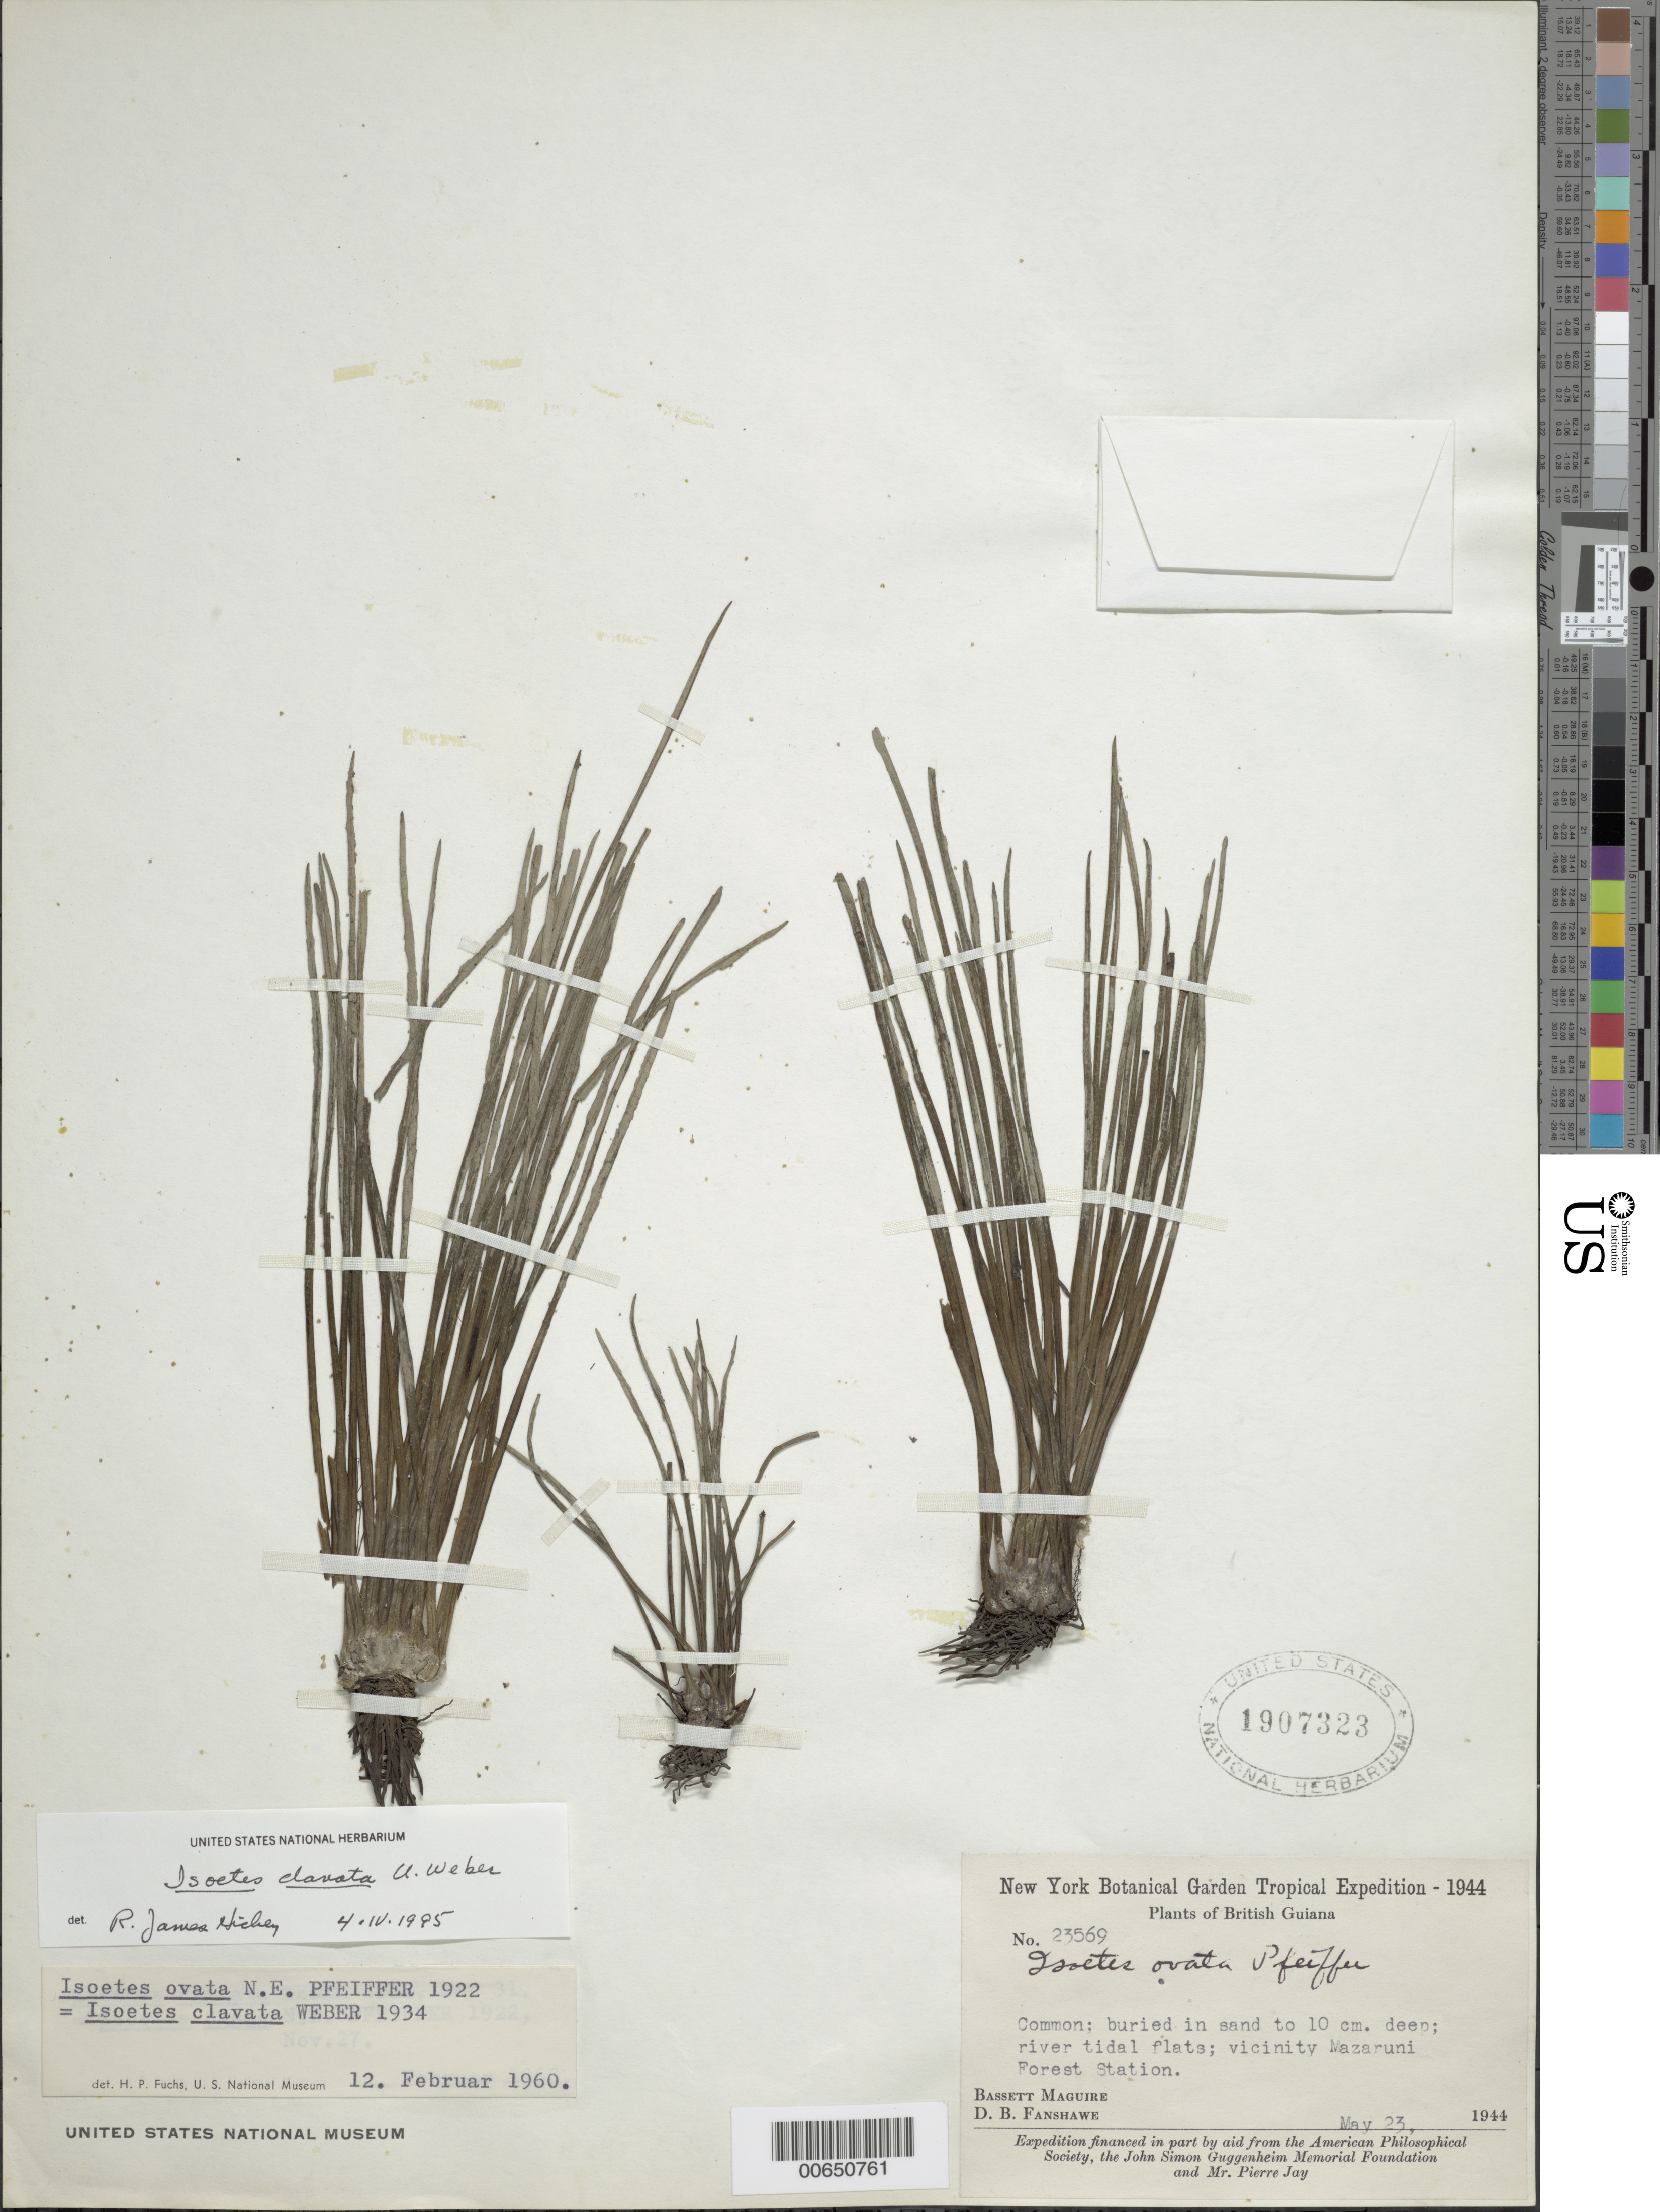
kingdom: Plantae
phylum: Tracheophyta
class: Lycopodiopsida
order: Isoetales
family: Isoetaceae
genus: Isoetes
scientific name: Isoetes clavata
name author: U. Weber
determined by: Hickey, R. J.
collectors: B. Maguire & D. B. Fanshawe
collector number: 23569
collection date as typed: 23-May-44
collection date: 1944-05-23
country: Guyana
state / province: Cuyuni-Mazaruni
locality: Mazaruni Forest Station, vic.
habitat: River tidal flats, buried in sand to 10 cm deep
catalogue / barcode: US 1907323